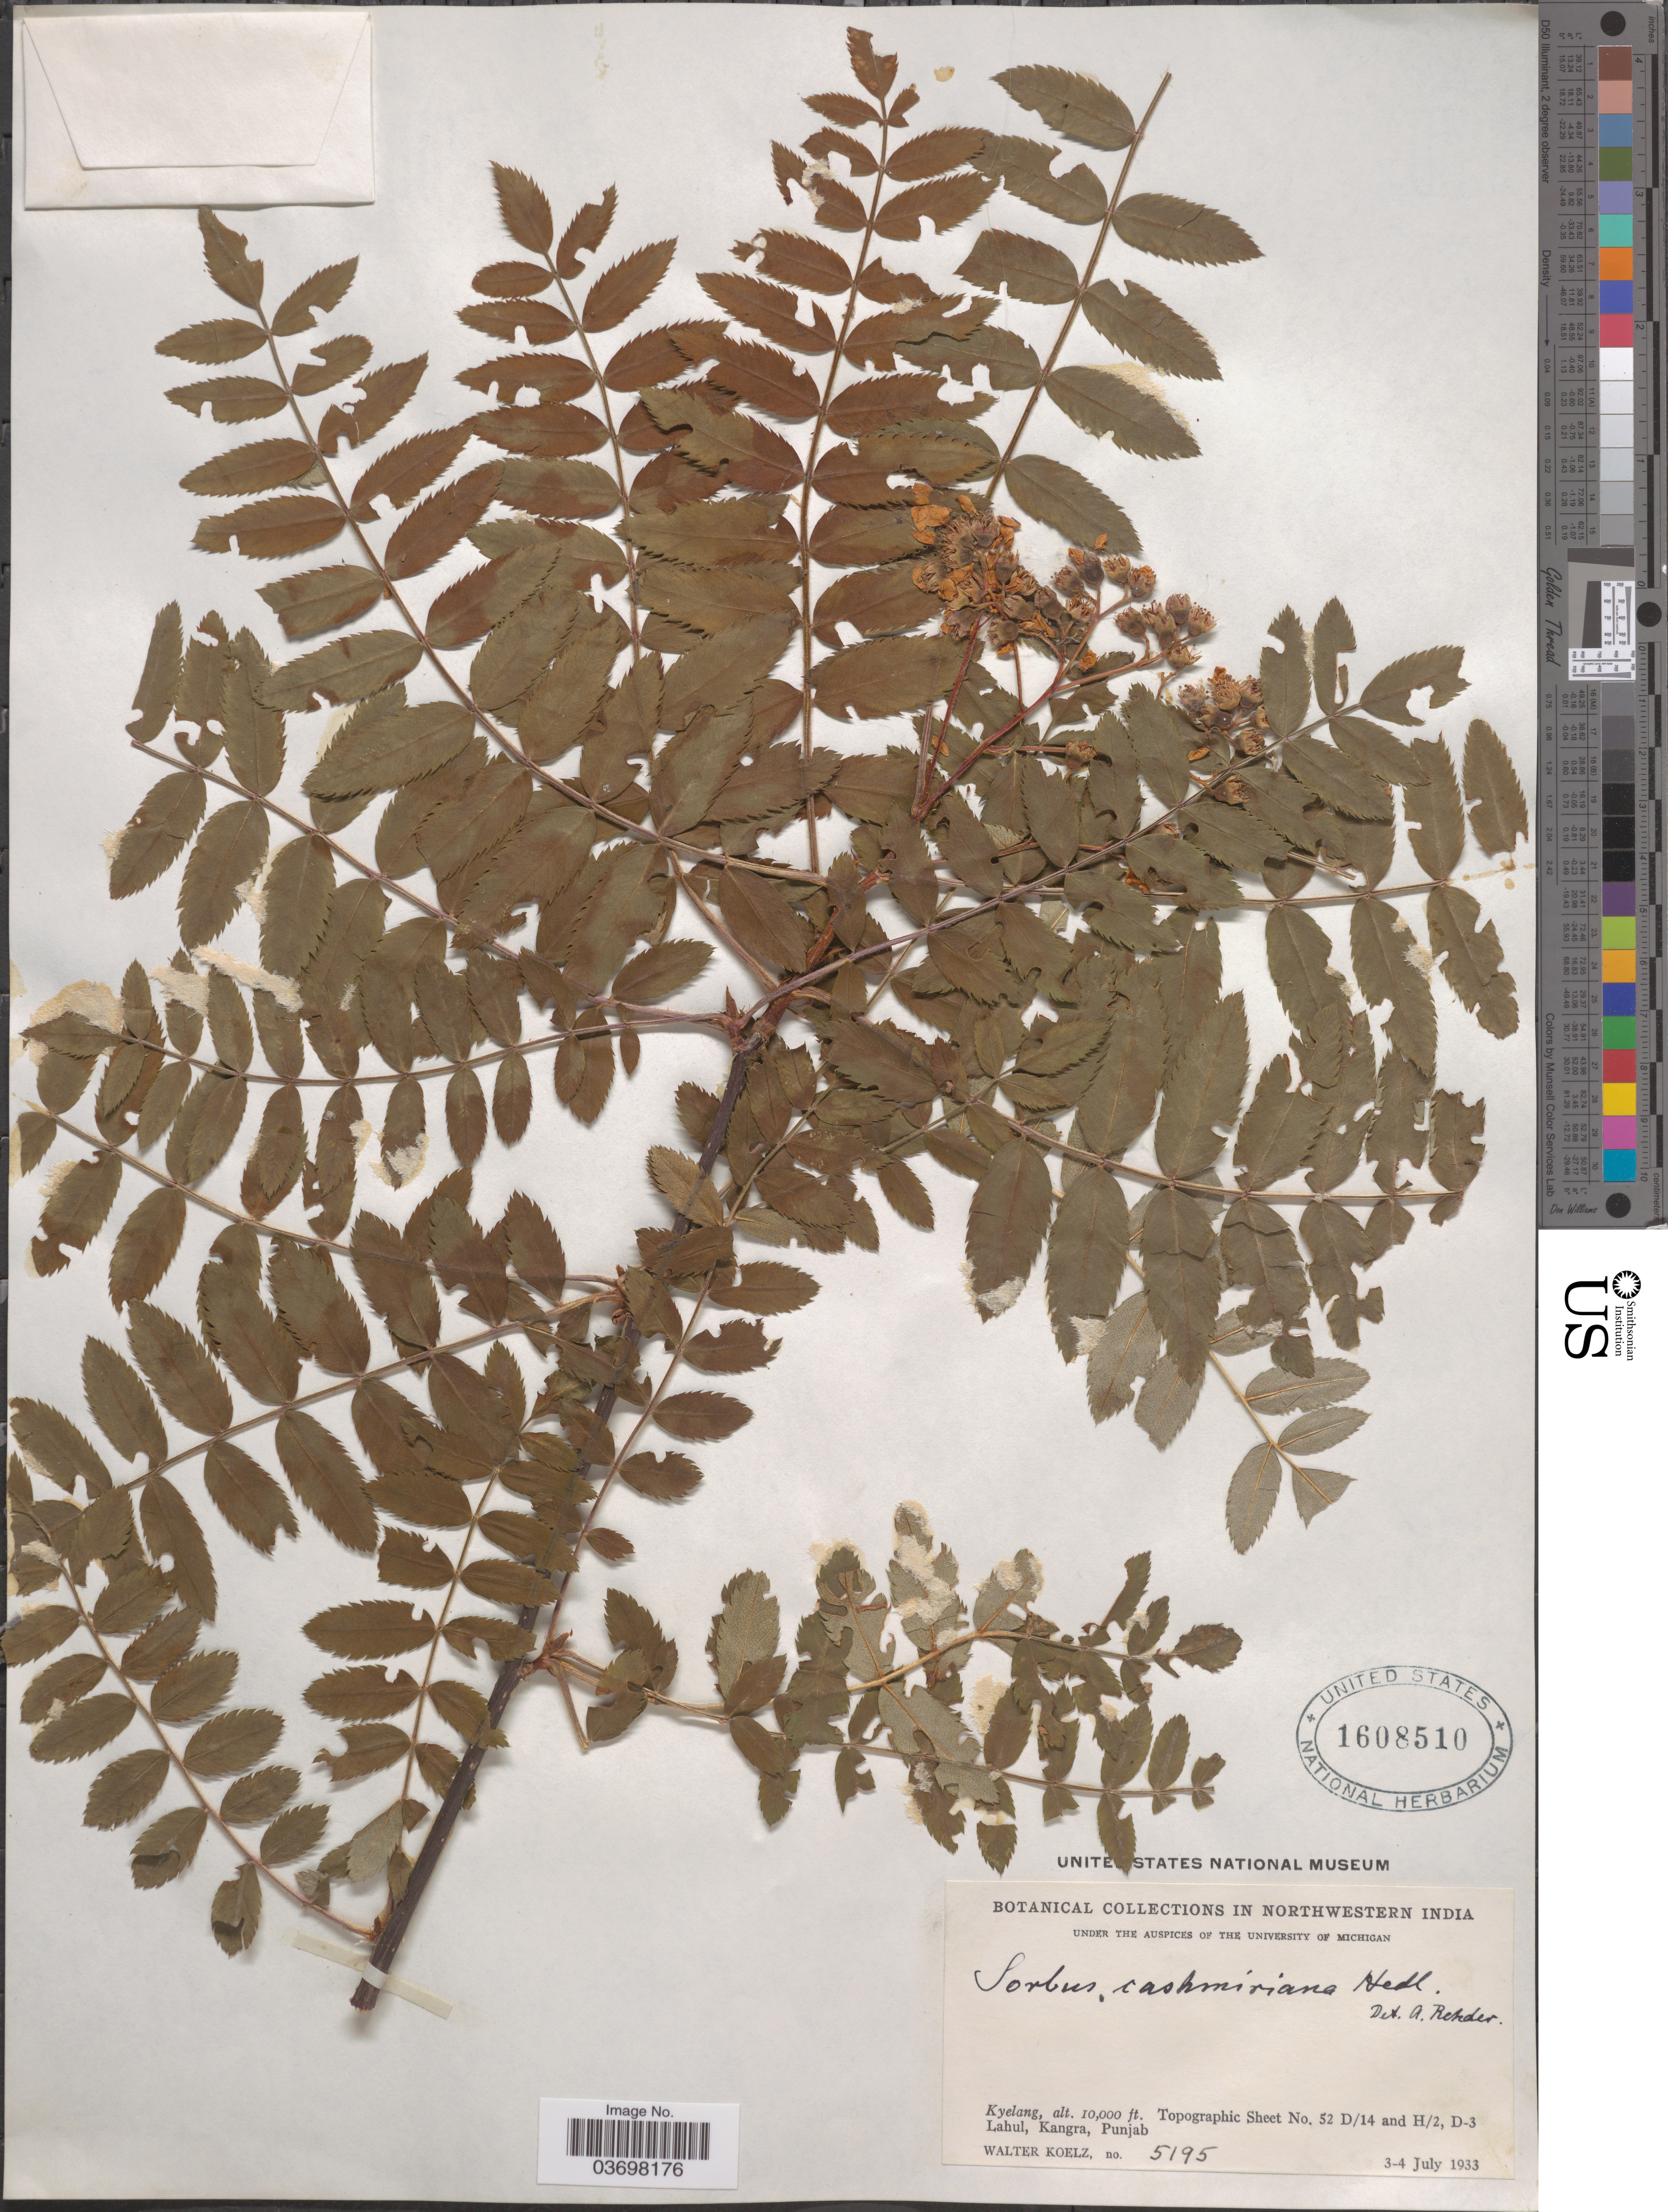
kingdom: Plantae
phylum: Tracheophyta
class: Magnoliopsida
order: Rosales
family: Rosaceae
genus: Sorbus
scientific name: Sorbus cashmiriana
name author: Hedl.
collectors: W. N. Koelz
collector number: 5195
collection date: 1933-07-03/1933-07-04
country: India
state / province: Punjab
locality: Northwestern India. Kyelang. Topographic Sheet No. 52 D/14 and H/2, D-3 Lahul, Kangra.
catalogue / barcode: US 1608510